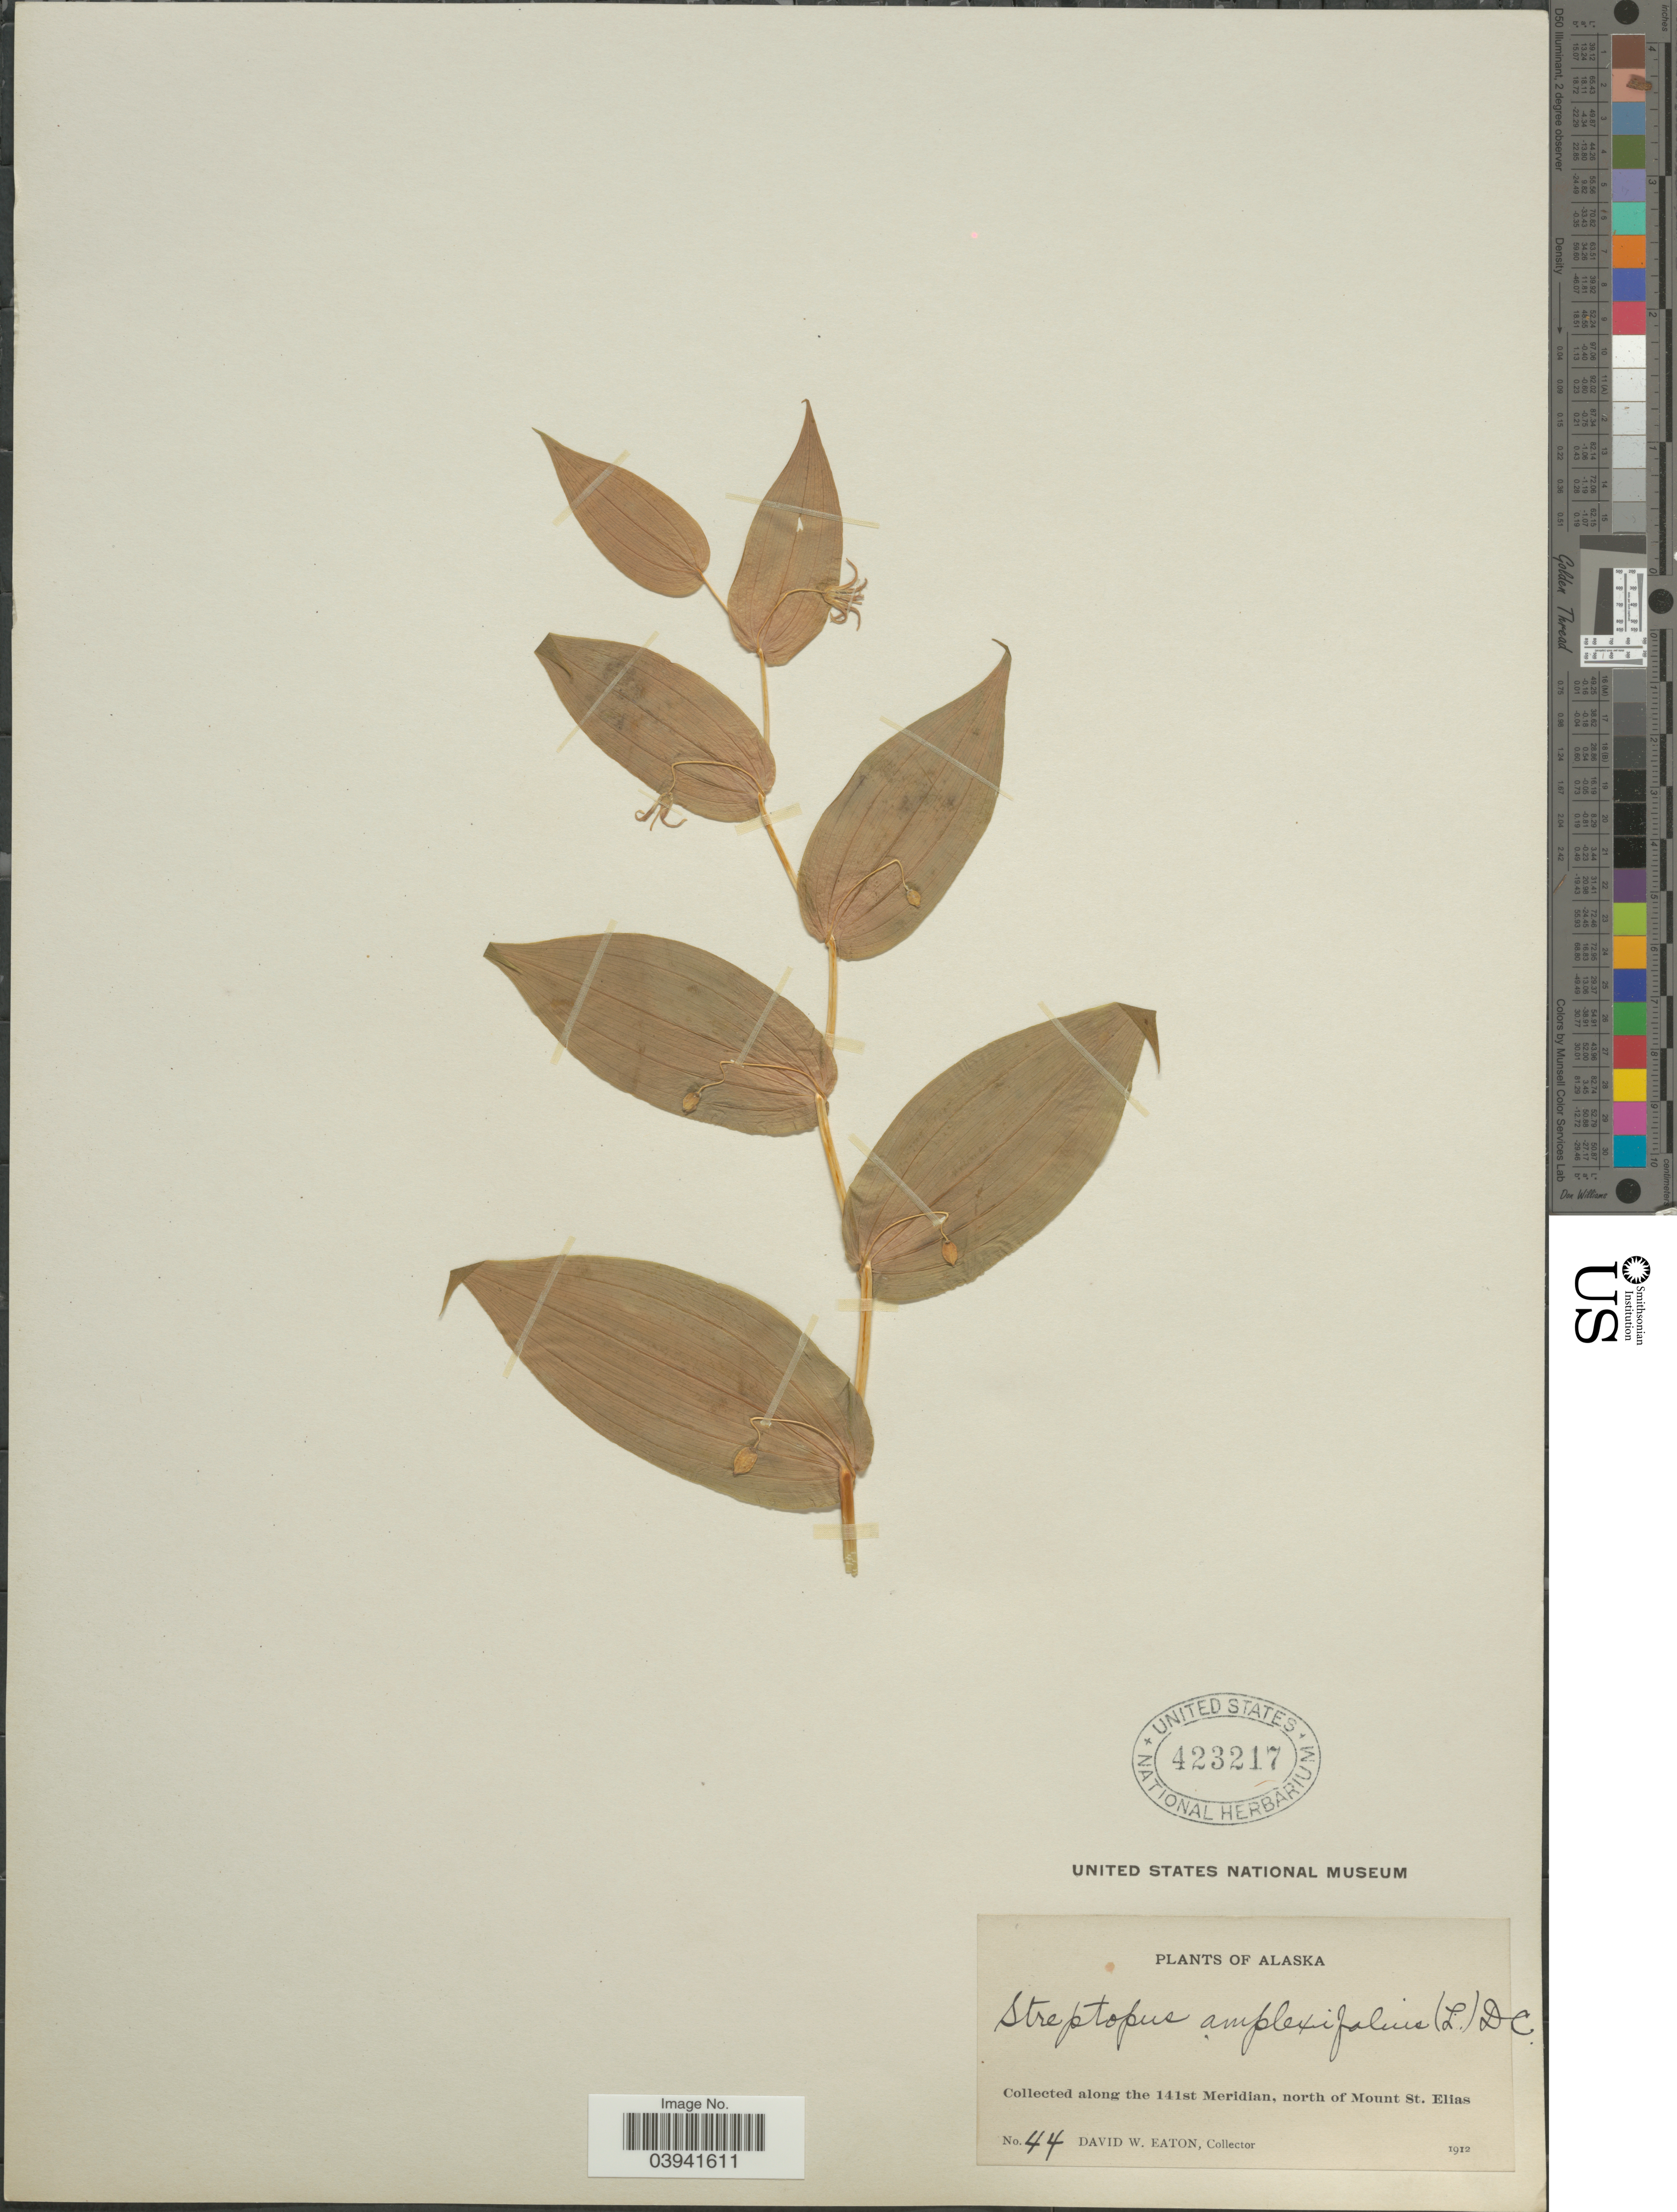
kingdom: Plantae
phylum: Tracheophyta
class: Liliopsida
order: Liliales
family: Liliaceae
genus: Streptopus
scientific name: Streptopus amplexifolius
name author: (L.) DC.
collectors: D. Eaton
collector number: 44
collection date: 1912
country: United States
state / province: Alaska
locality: Along the 141st Meridian, north of Mount St. Elias.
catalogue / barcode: US 423217